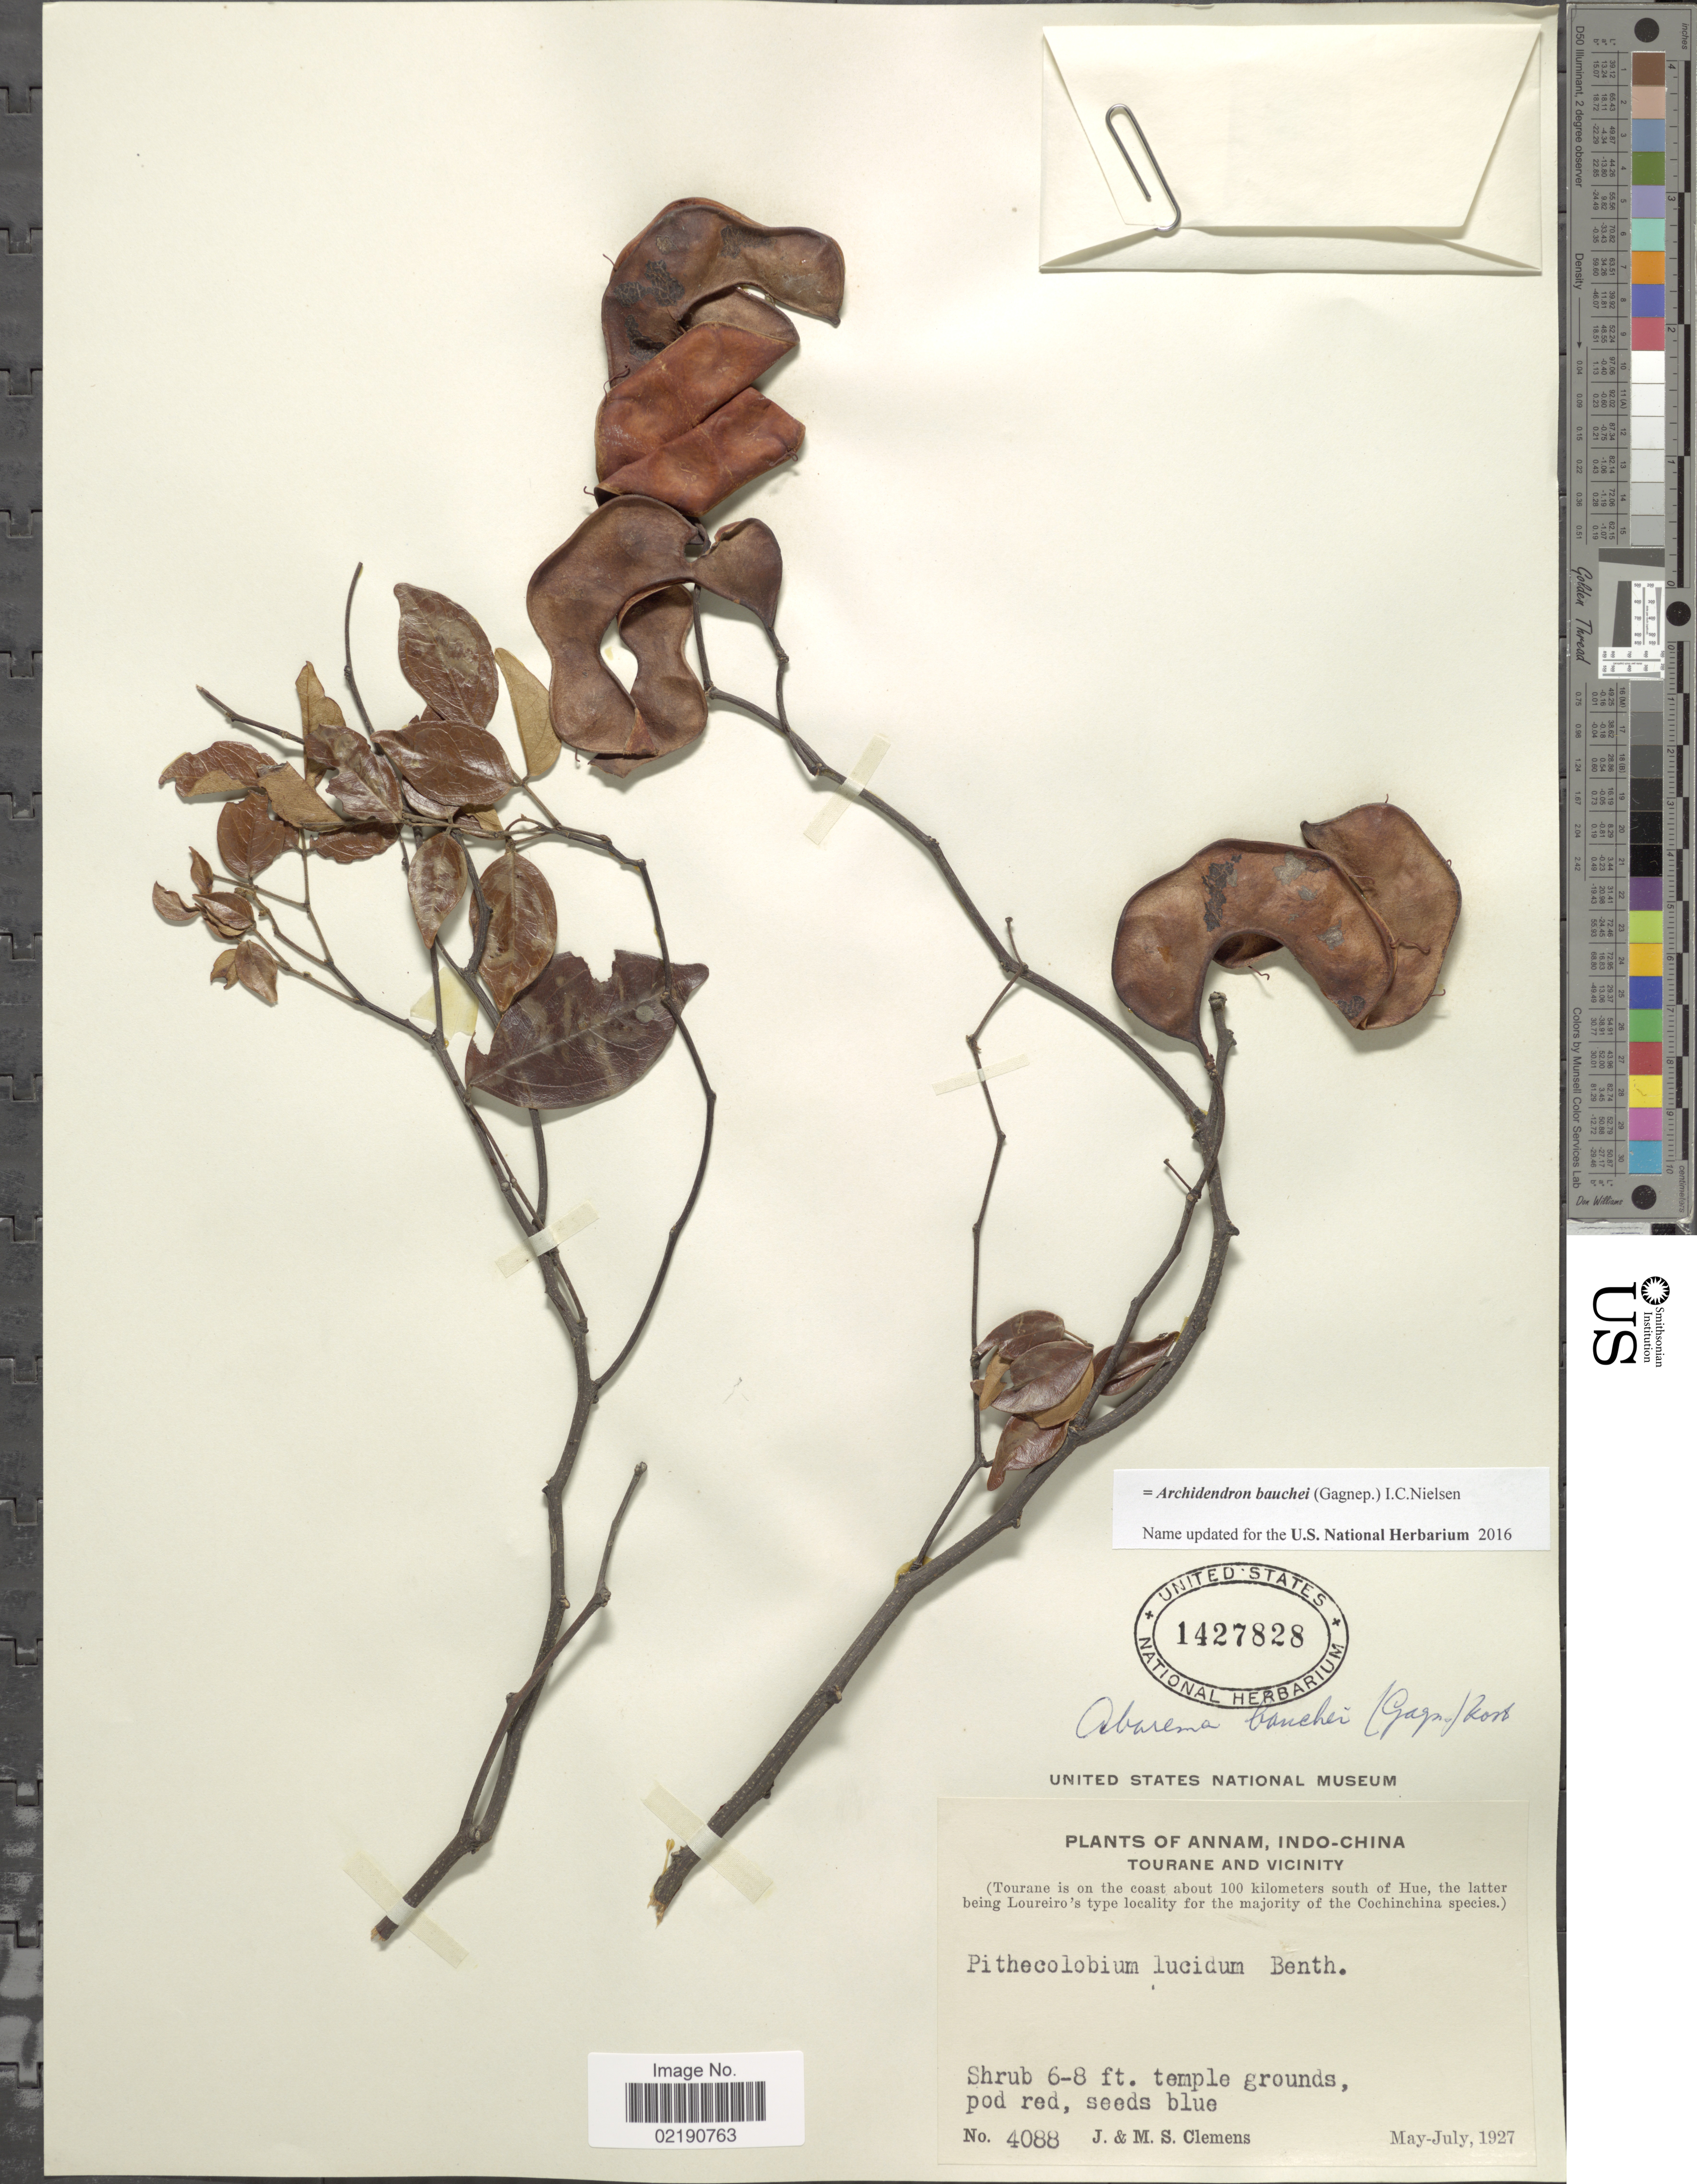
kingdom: Plantae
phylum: Tracheophyta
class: Magnoliopsida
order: Fabales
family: Fabaceae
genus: Archidendron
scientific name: Archidendron baucheri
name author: (Gagnep.) I.C. Nielsen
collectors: J. Clemens & M. S. Clemens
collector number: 4088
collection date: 1927-05/1927-07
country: Vietnam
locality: Annam, Indo-China, Tourane and Vicinity, Tourane is on the coast about 100 kilometers south of Hue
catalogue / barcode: US 1427828